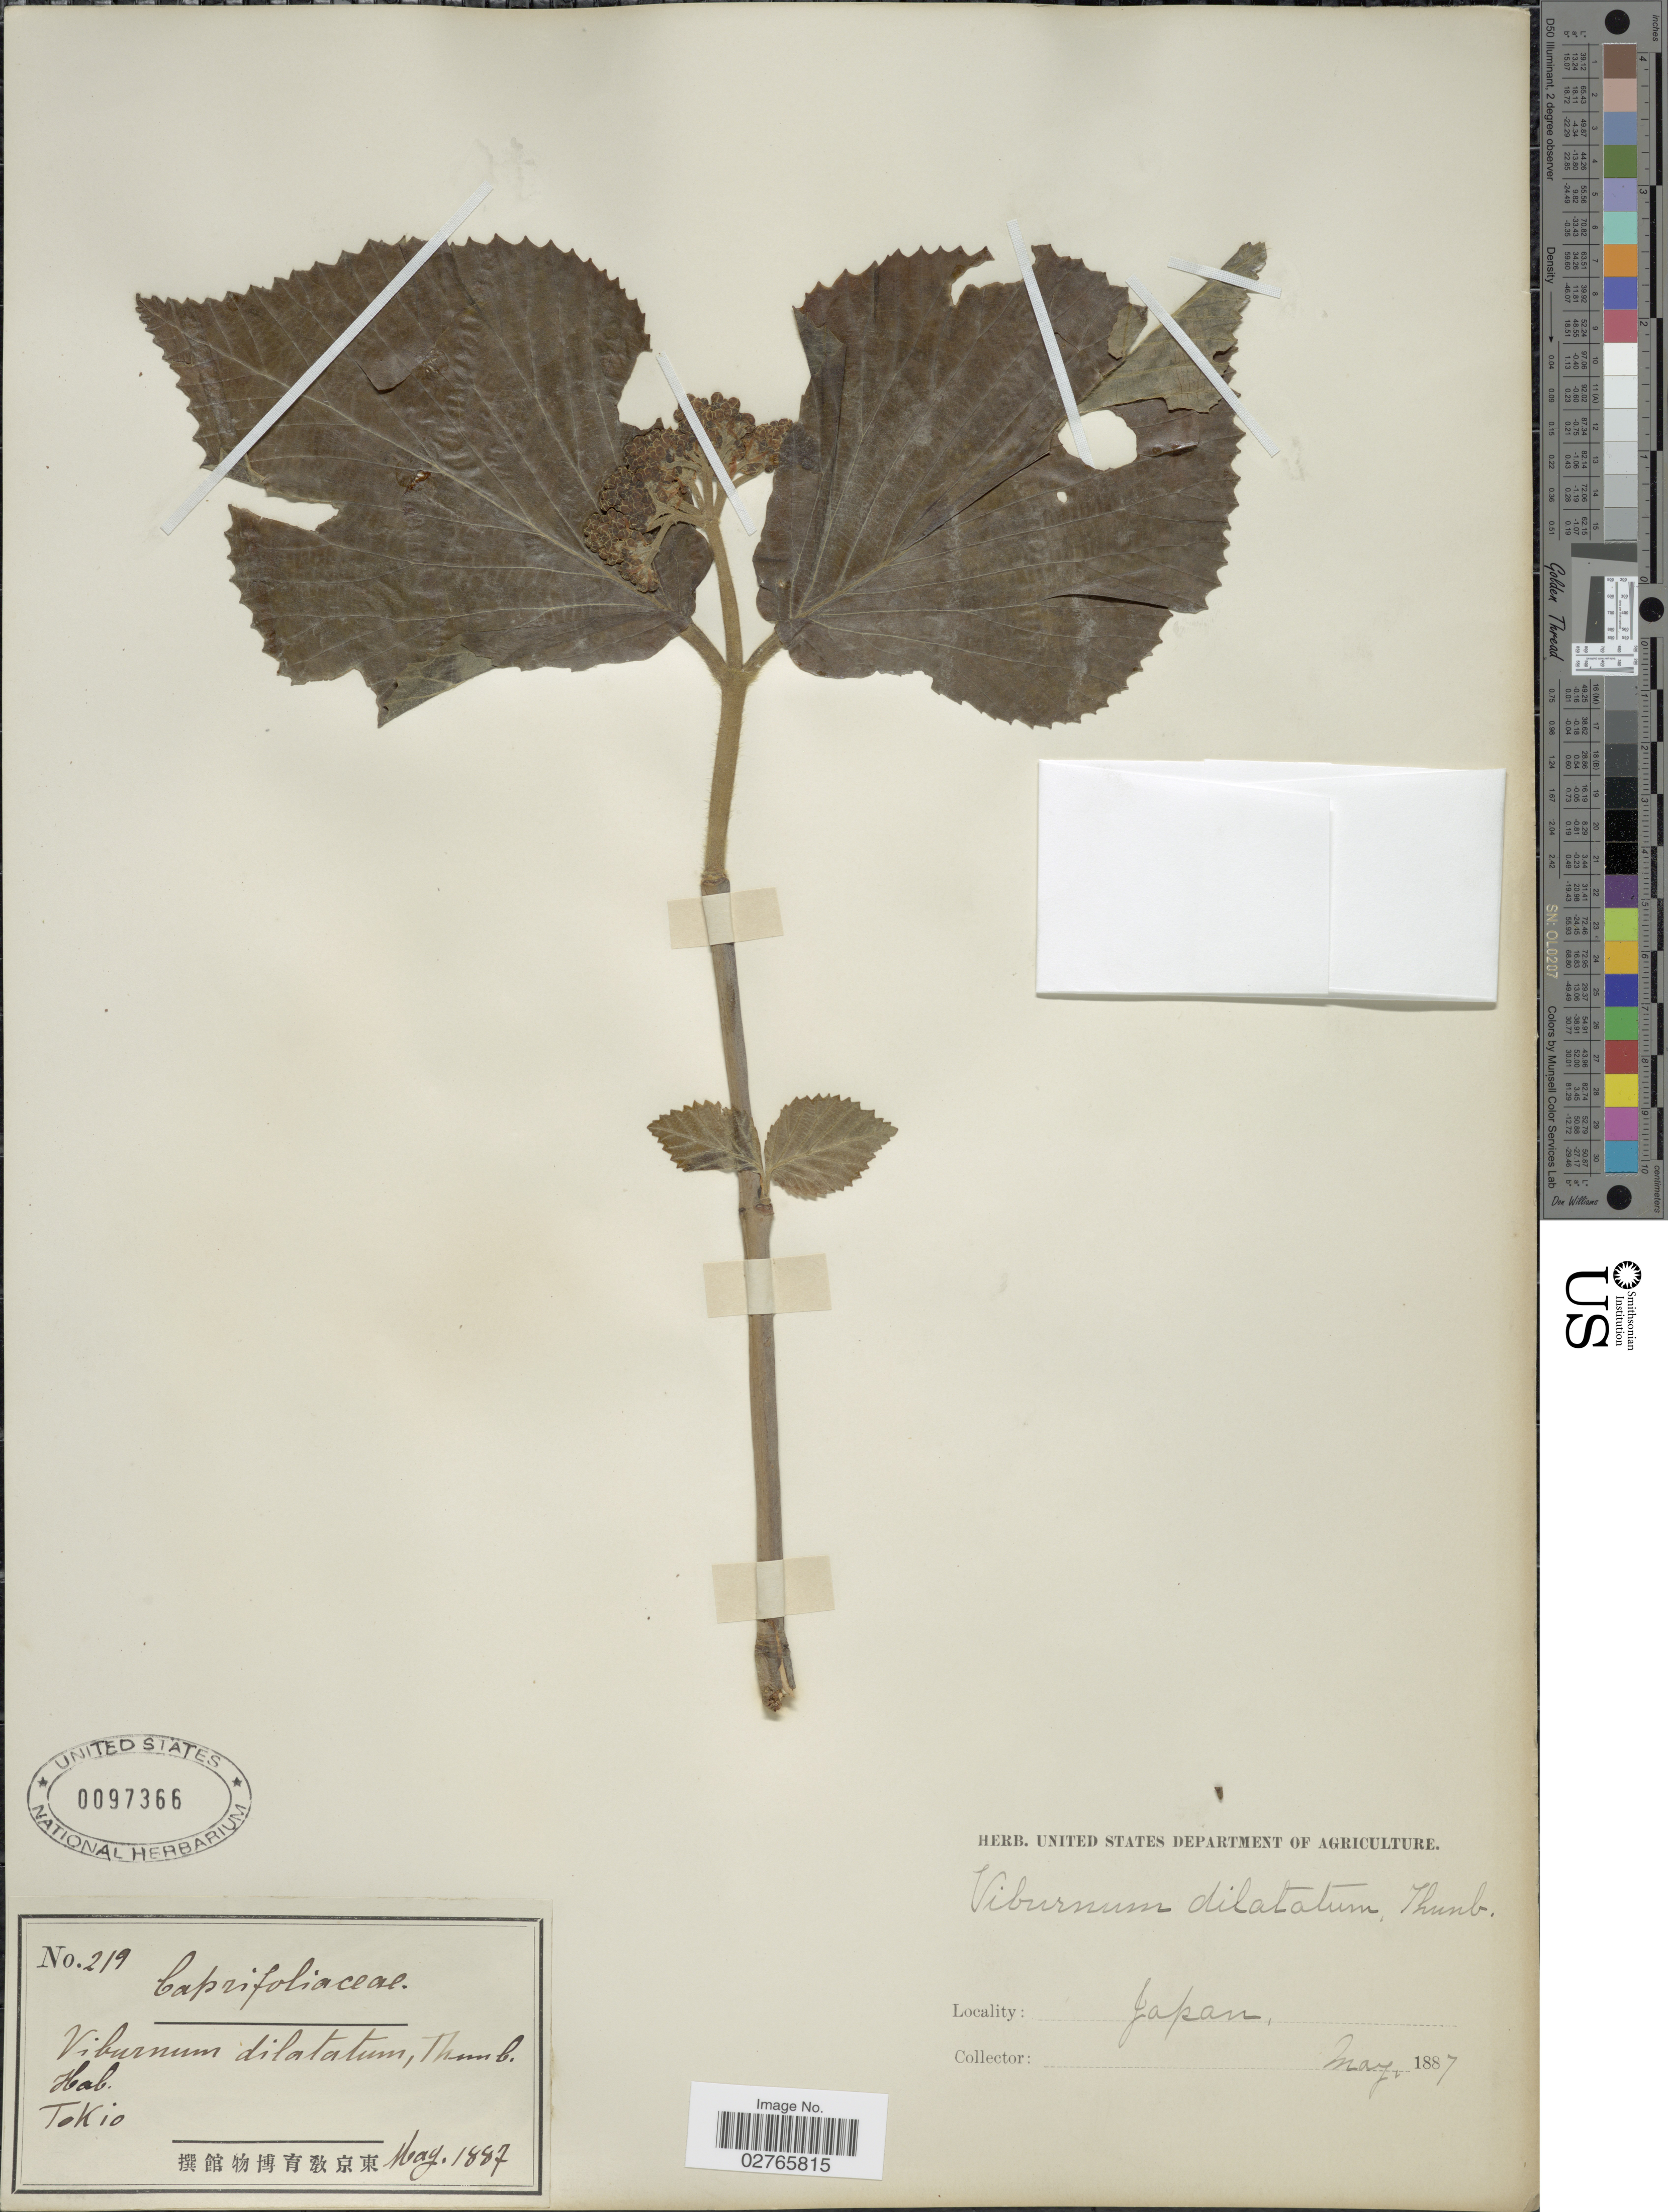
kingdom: Plantae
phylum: Tracheophyta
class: Magnoliopsida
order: Dipsacales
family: Viburnaceae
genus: Viburnum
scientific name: Viburnum dilatatum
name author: Thunb.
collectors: ex herb. U. S. Department of Agriculture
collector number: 219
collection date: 1887-05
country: Japan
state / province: Tokyo, Federal City of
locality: Tokio.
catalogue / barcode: US 97366